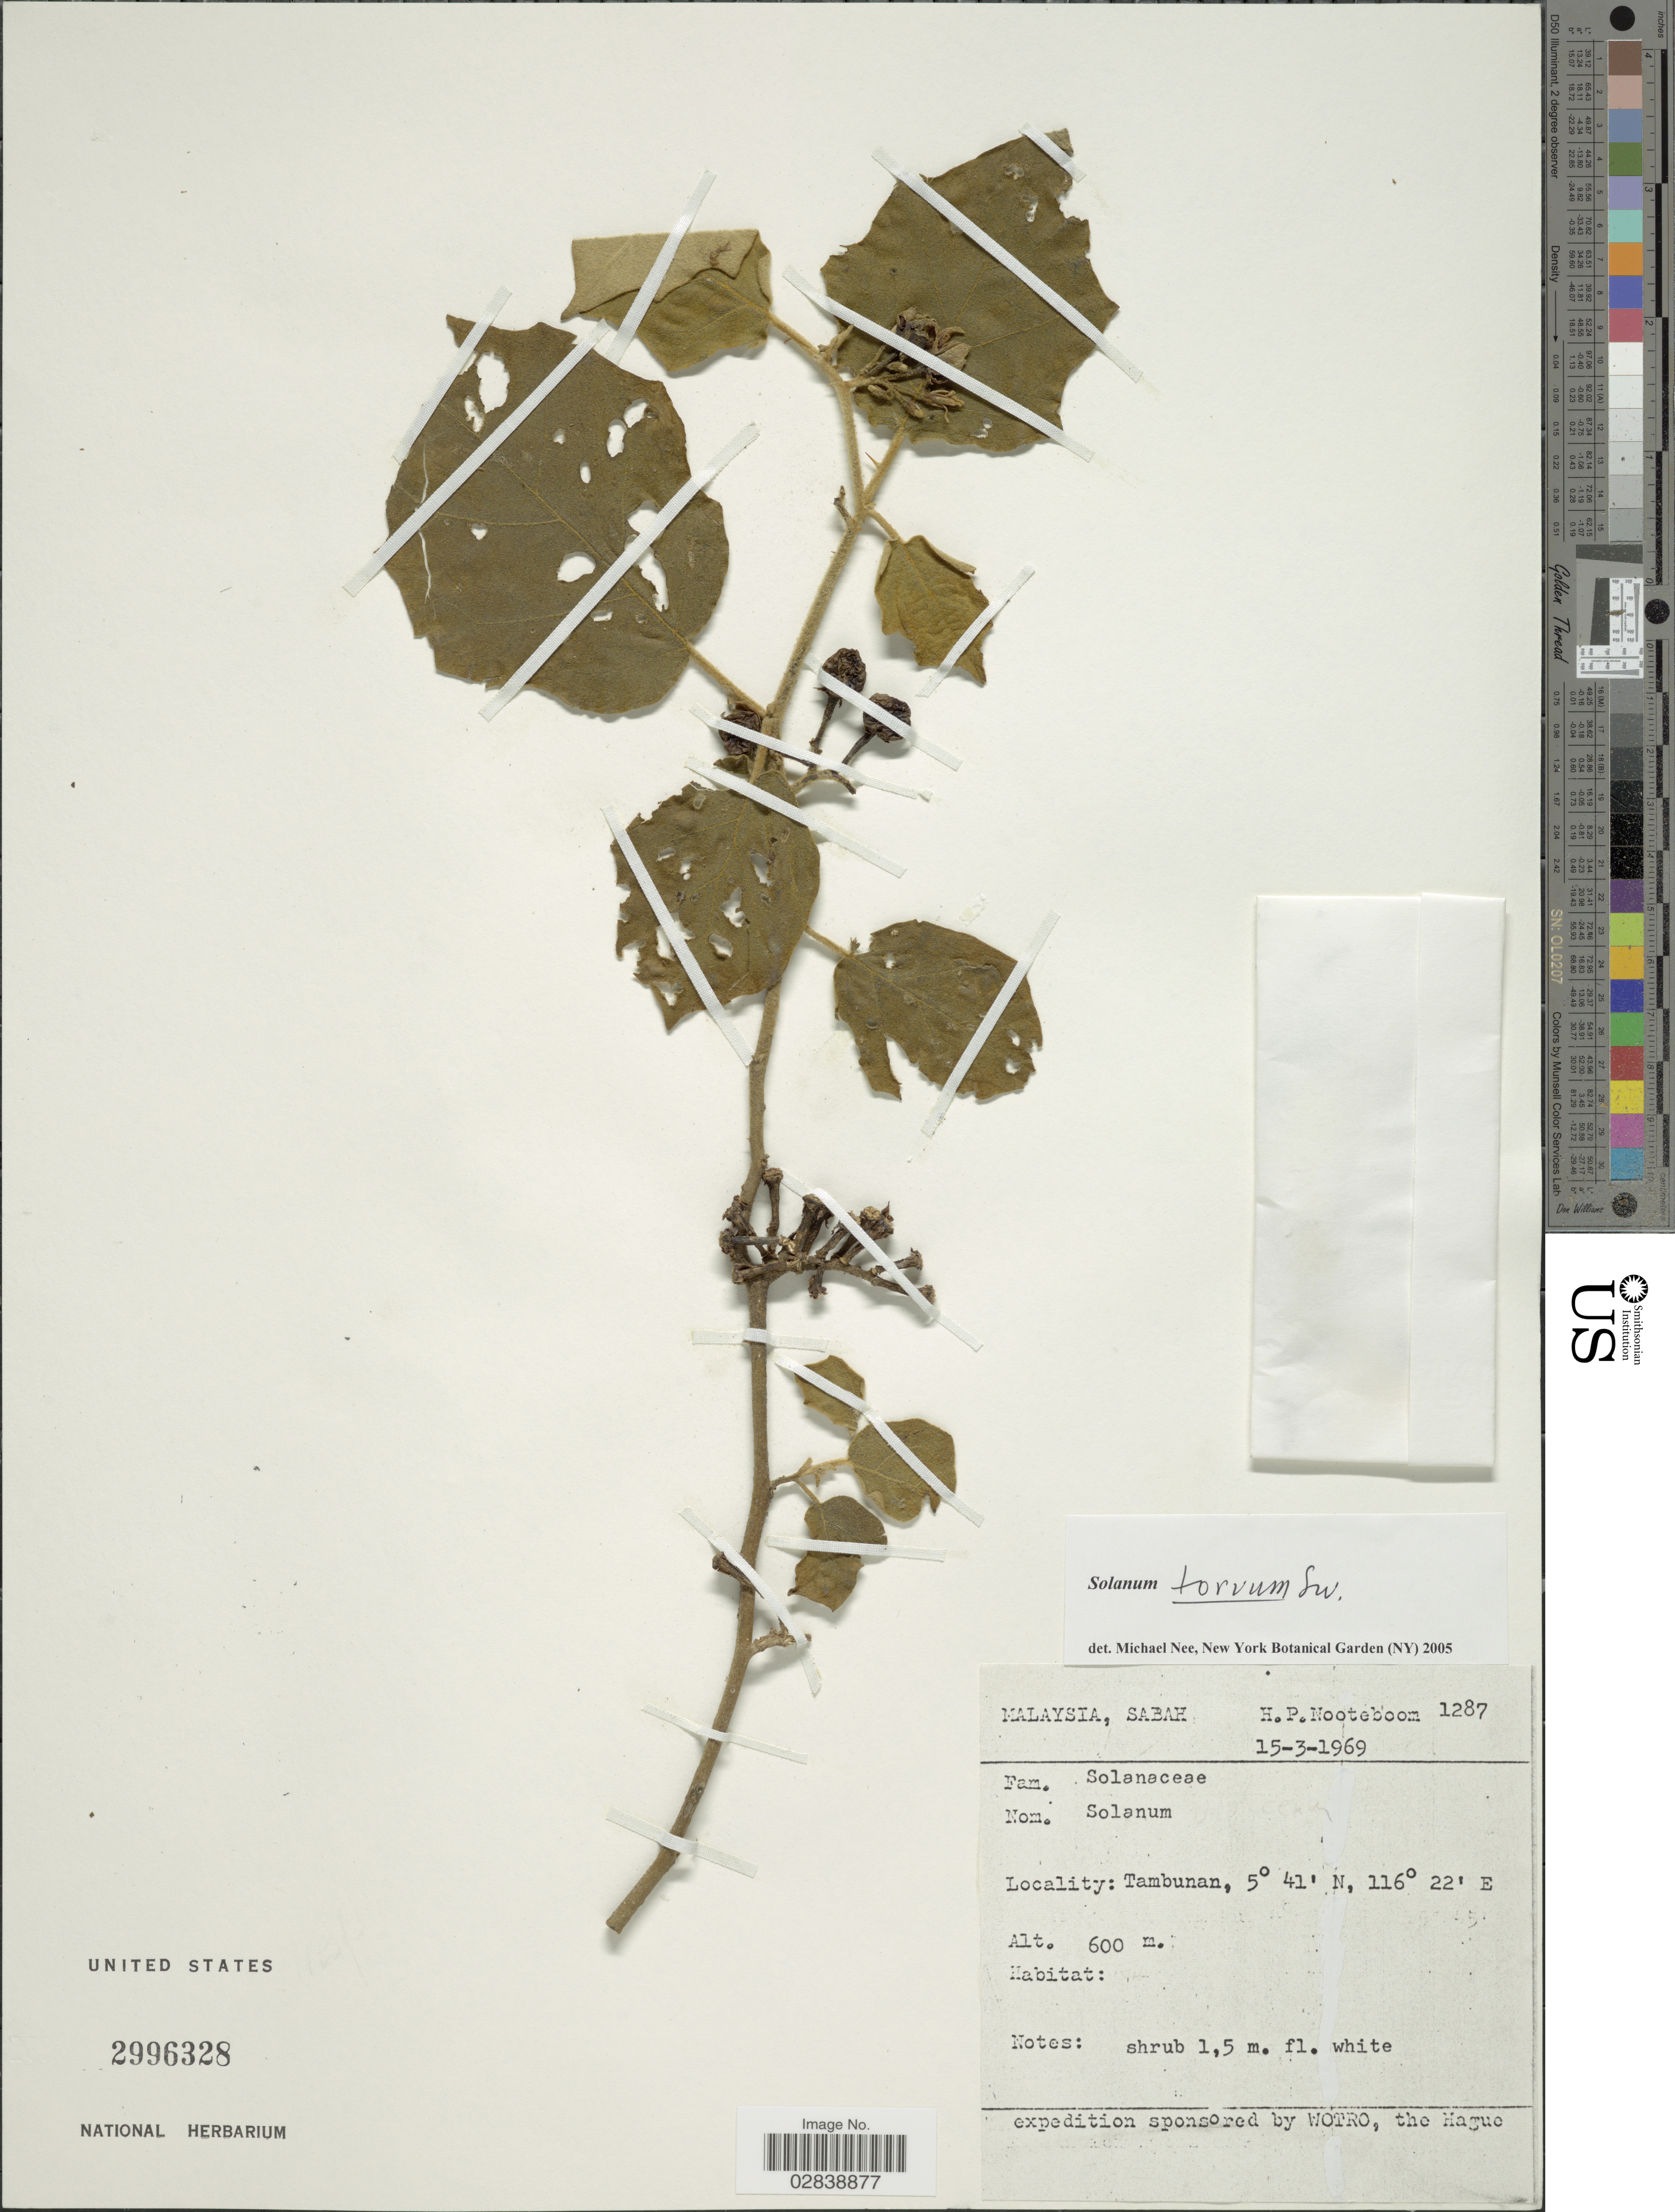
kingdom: Plantae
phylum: Tracheophyta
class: Magnoliopsida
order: Solanales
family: Solanaceae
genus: Solanum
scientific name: Solanum torvum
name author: Sw.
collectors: H. P. Nooteboom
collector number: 1287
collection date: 1969-03-15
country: Malaysia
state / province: Sabah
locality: Tambunan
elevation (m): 600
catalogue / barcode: US 2996328